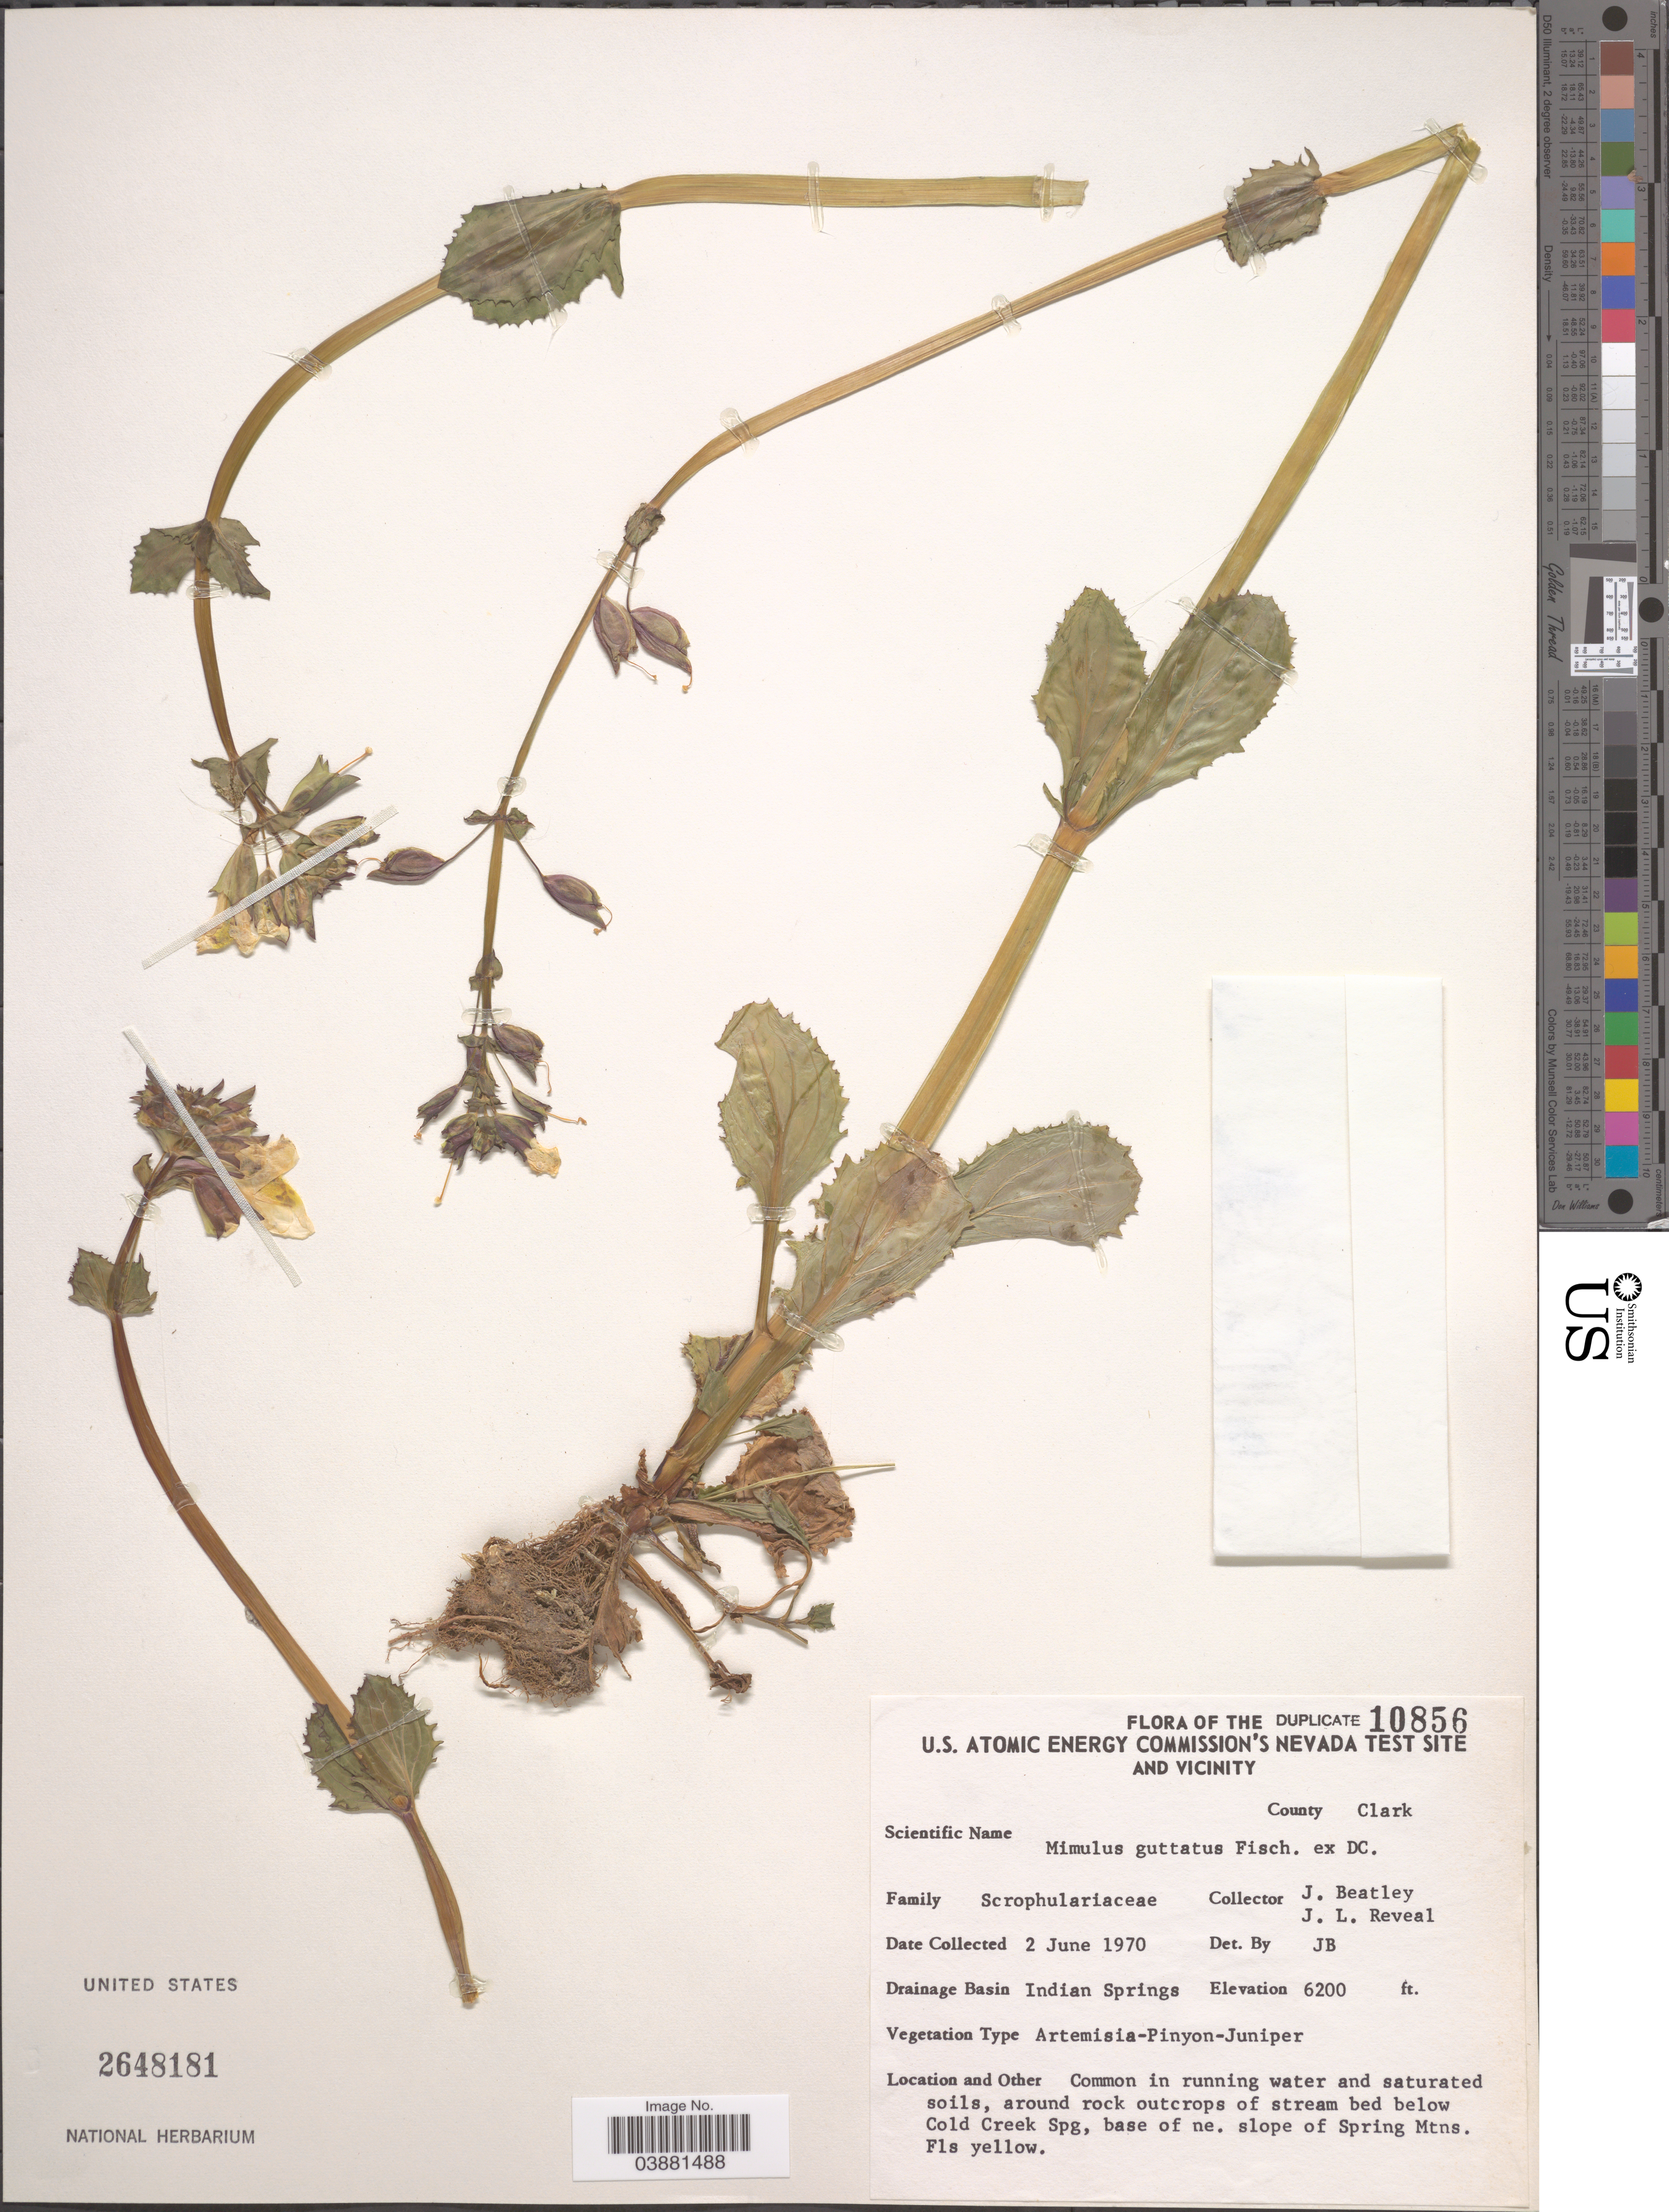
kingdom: Plantae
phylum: Tracheophyta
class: Magnoliopsida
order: Lamiales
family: Phrymaceae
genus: Mimulus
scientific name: Mimulus guttatus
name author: DC.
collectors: J. C. Beatley & J. L. Reveal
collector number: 10856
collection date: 1970-06-02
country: United States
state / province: Nevada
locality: U.S. Atomic Energy Commission's Nevada Test Site and Vicinity. County Clark. Drainage Basin Indian Springs. Below Cold Creek Spg, base of ne. slope of Spring Mtns.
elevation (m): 1890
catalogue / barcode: US 2648181